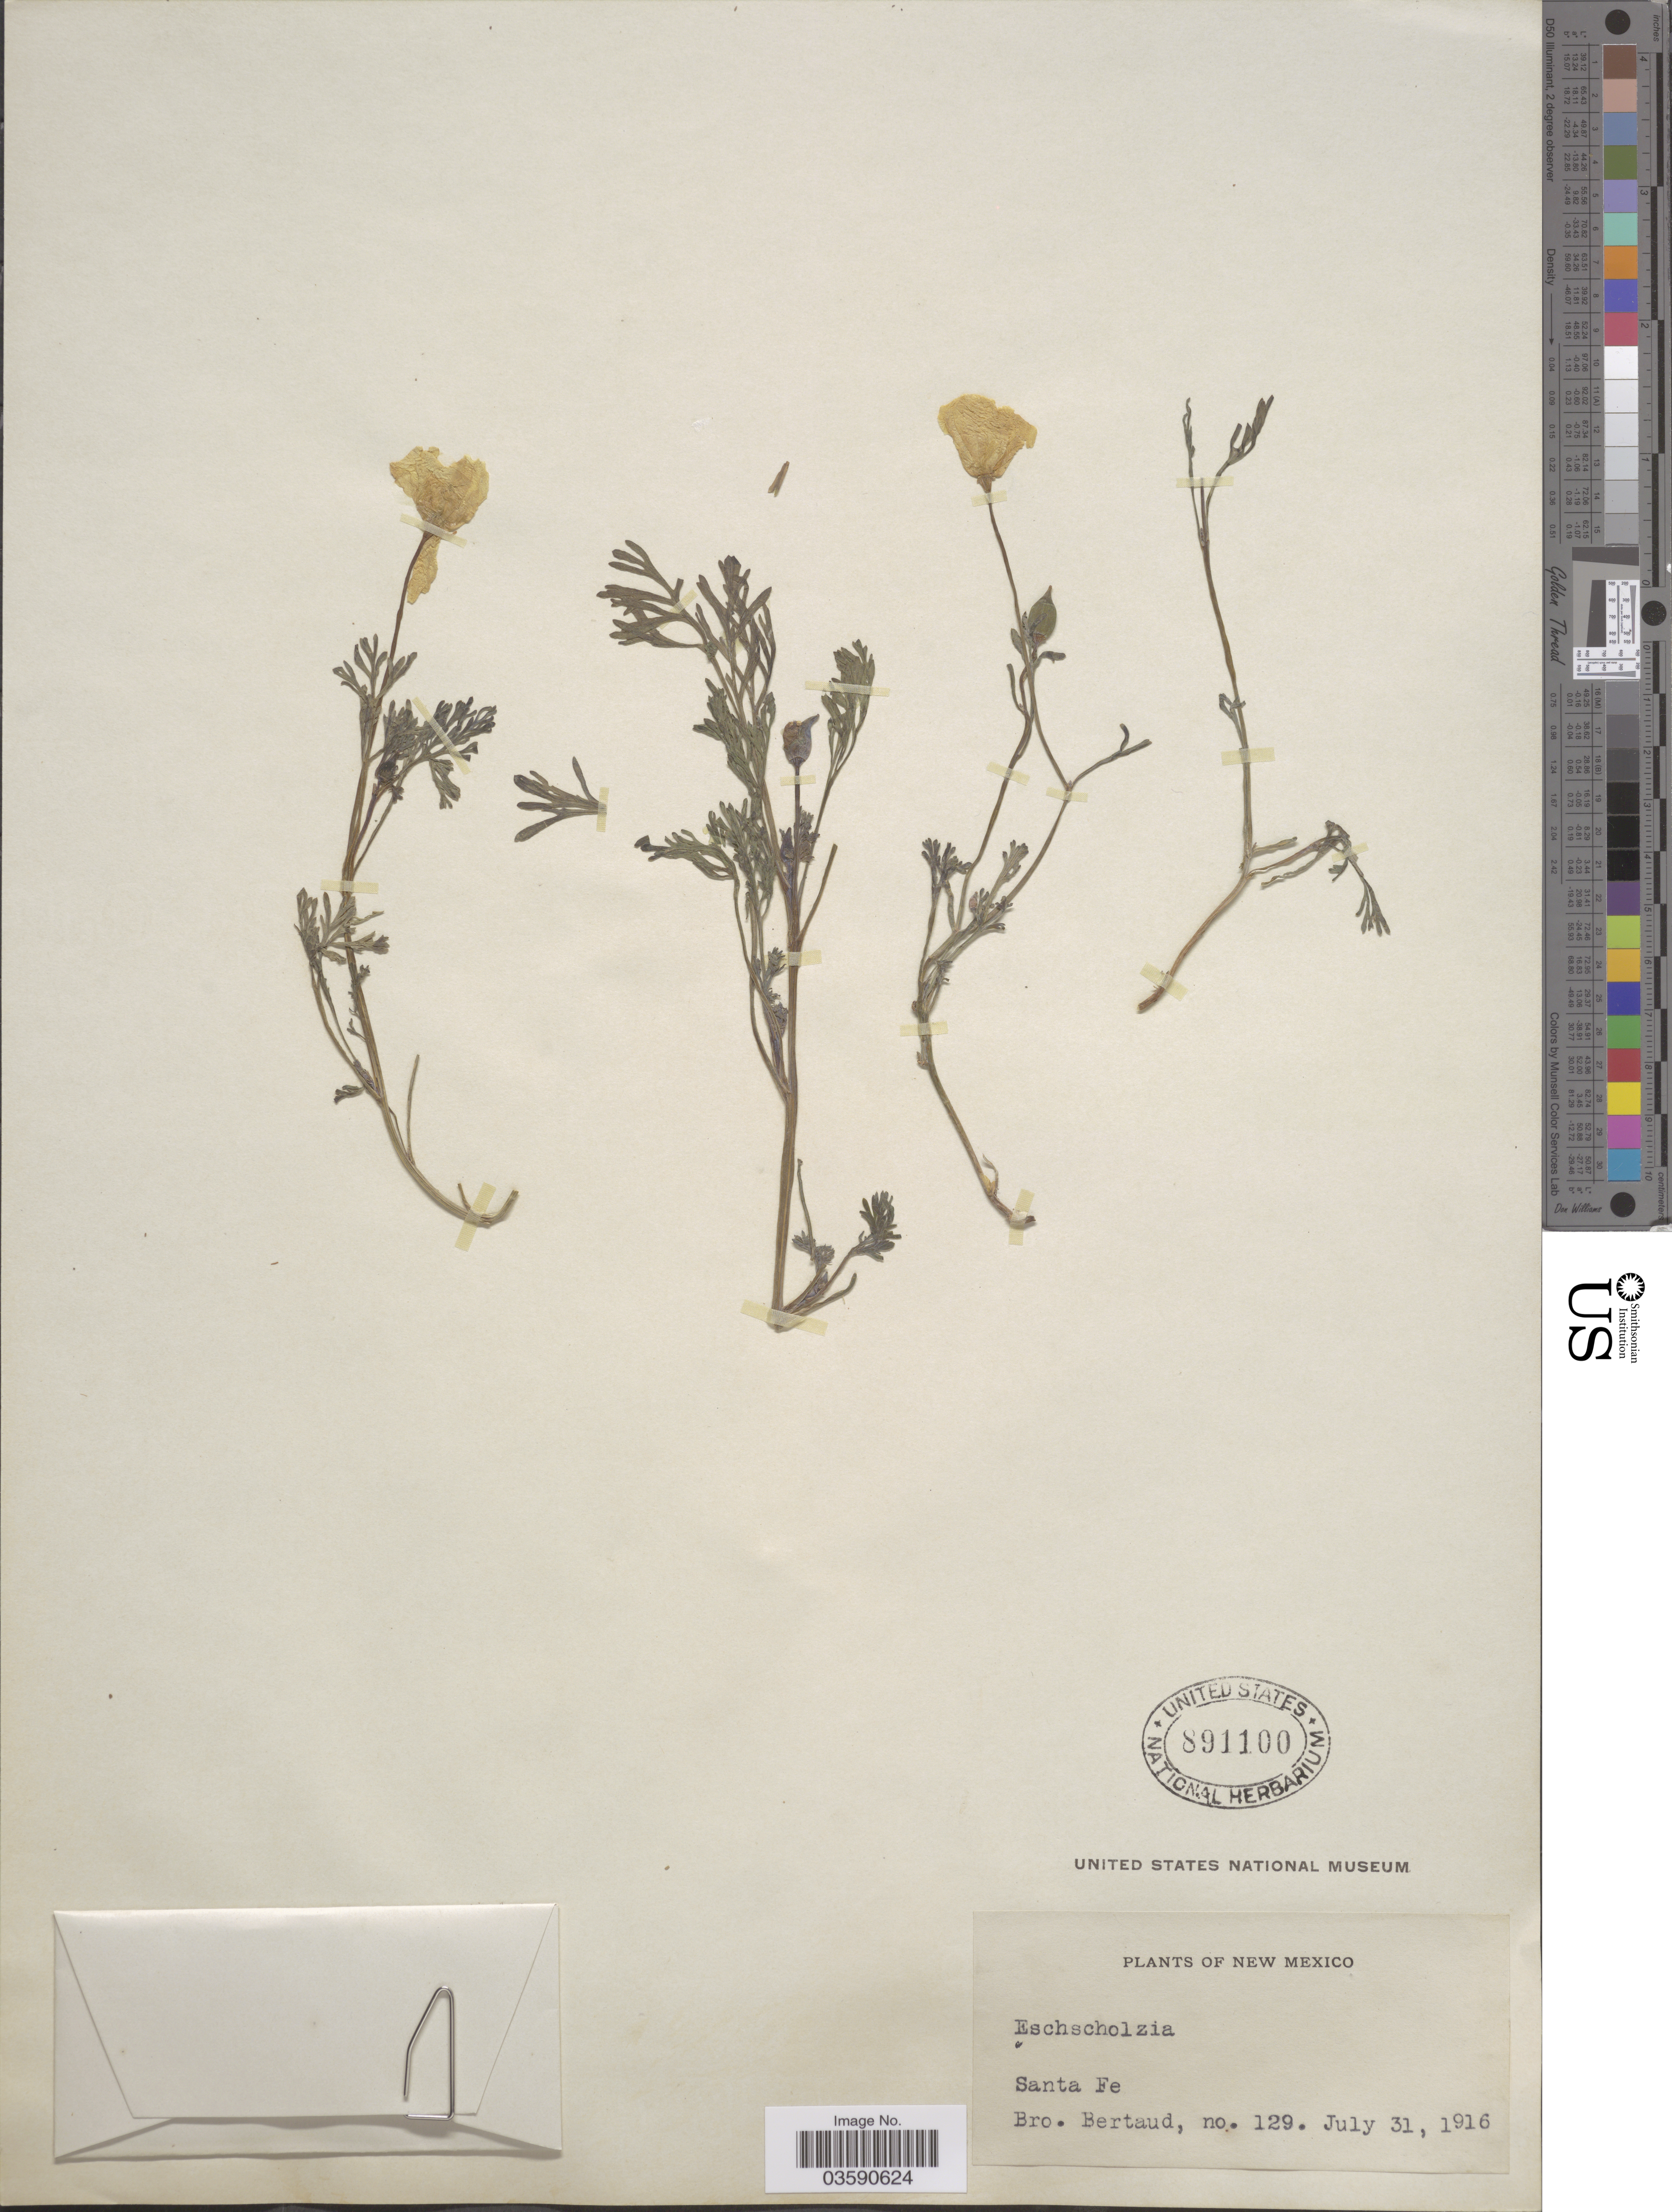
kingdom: Plantae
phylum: Tracheophyta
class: Magnoliopsida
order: Ranunculales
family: Papaveraceae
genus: Eschscholzia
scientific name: Eschscholzia mexicana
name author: Greene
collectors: Bro. Bertaud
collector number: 129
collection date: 1916-07-31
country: United States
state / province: New Mexico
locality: Santa Fe.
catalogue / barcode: US 891100